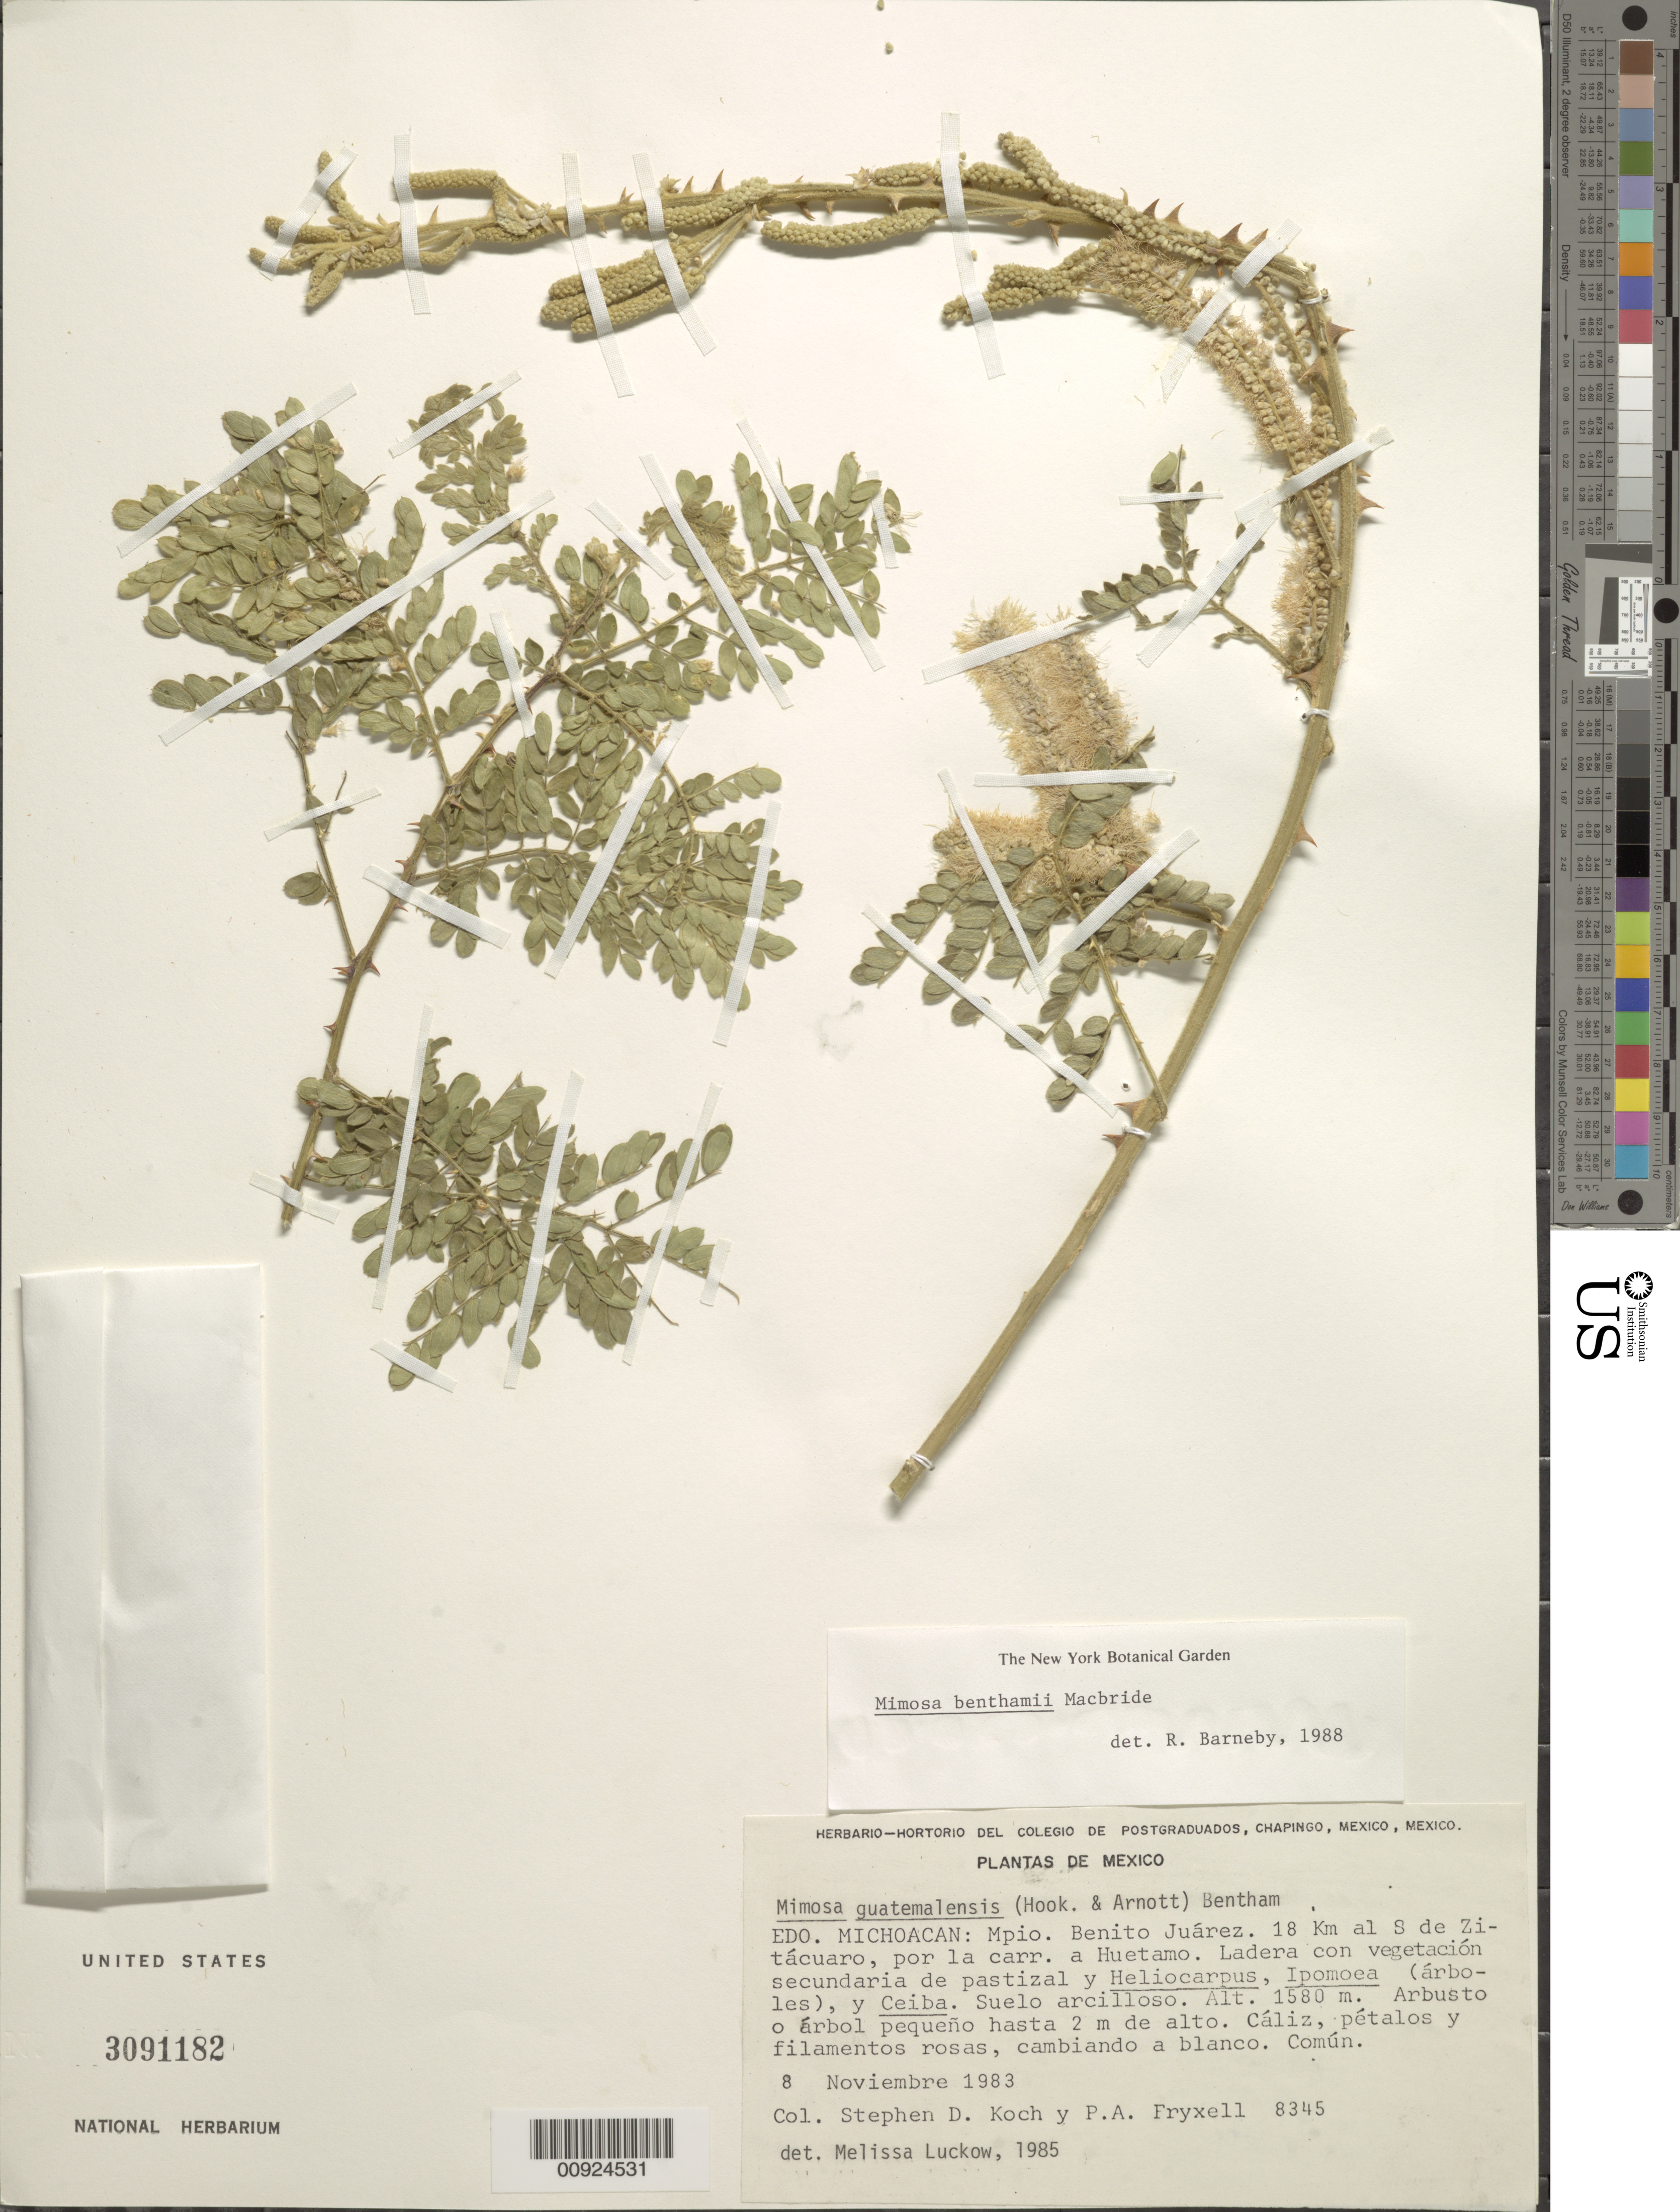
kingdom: Plantae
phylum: Tracheophyta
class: Magnoliopsida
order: Fabales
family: Fabaceae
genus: Mimosa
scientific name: Mimosa benthamii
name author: J.F. Macbr.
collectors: S. D. Koch & P. A. Fryxell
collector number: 8345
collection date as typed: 08 Nov 1983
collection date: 1983-11-08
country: Mexico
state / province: Michoacán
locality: Edo. Michoacán: Mpio. Benito Juárez: 18 km al S de Zitácuaro, por la carretera a Huetamo.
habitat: Ladera con vegetación secundaria de pastizal y Heliocarpus, Ipomoea (árboles), y Ceiba. Suelo arcilloso.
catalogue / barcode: US 3091182